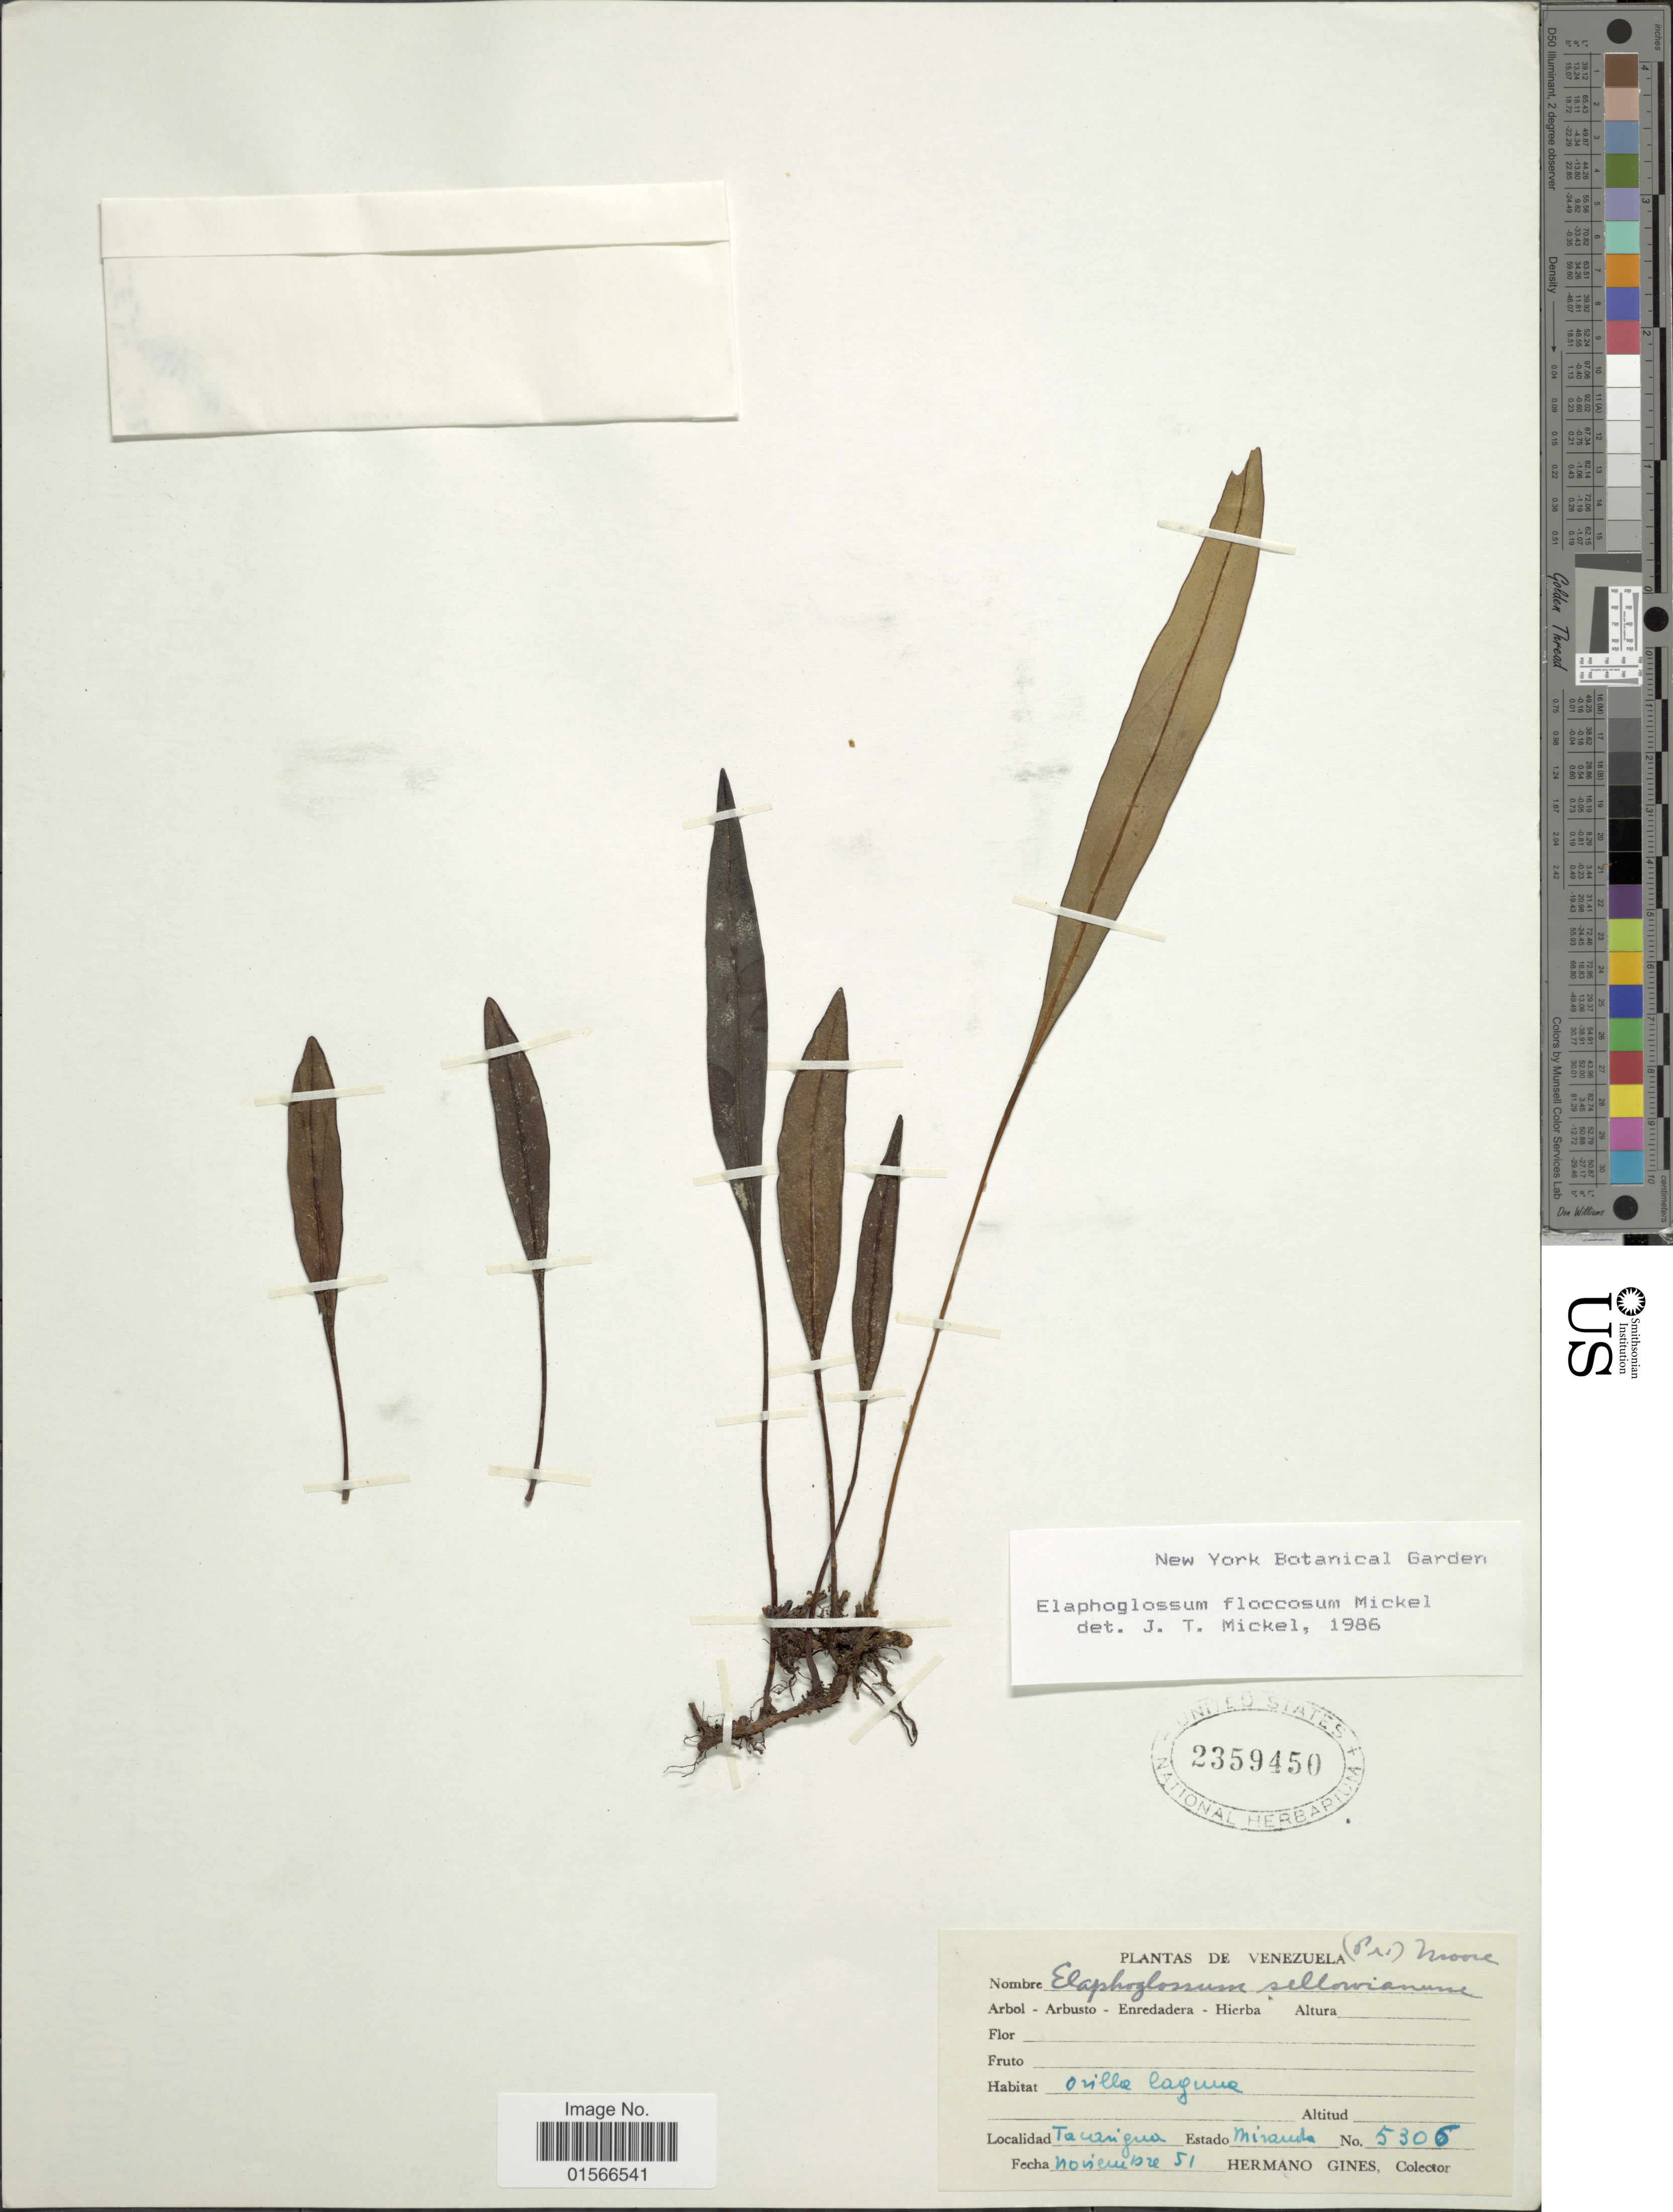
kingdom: Plantae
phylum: Tracheophyta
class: Polypodiopsida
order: Polypodiales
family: Dryopteridaceae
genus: Elaphoglossum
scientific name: Elaphoglossum floccosum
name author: Mickel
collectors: Bro. Gines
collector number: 5306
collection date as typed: Transcribed d/m/y: /11/51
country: Venezuela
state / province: Miranda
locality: Tacarigua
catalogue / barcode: US 2359450